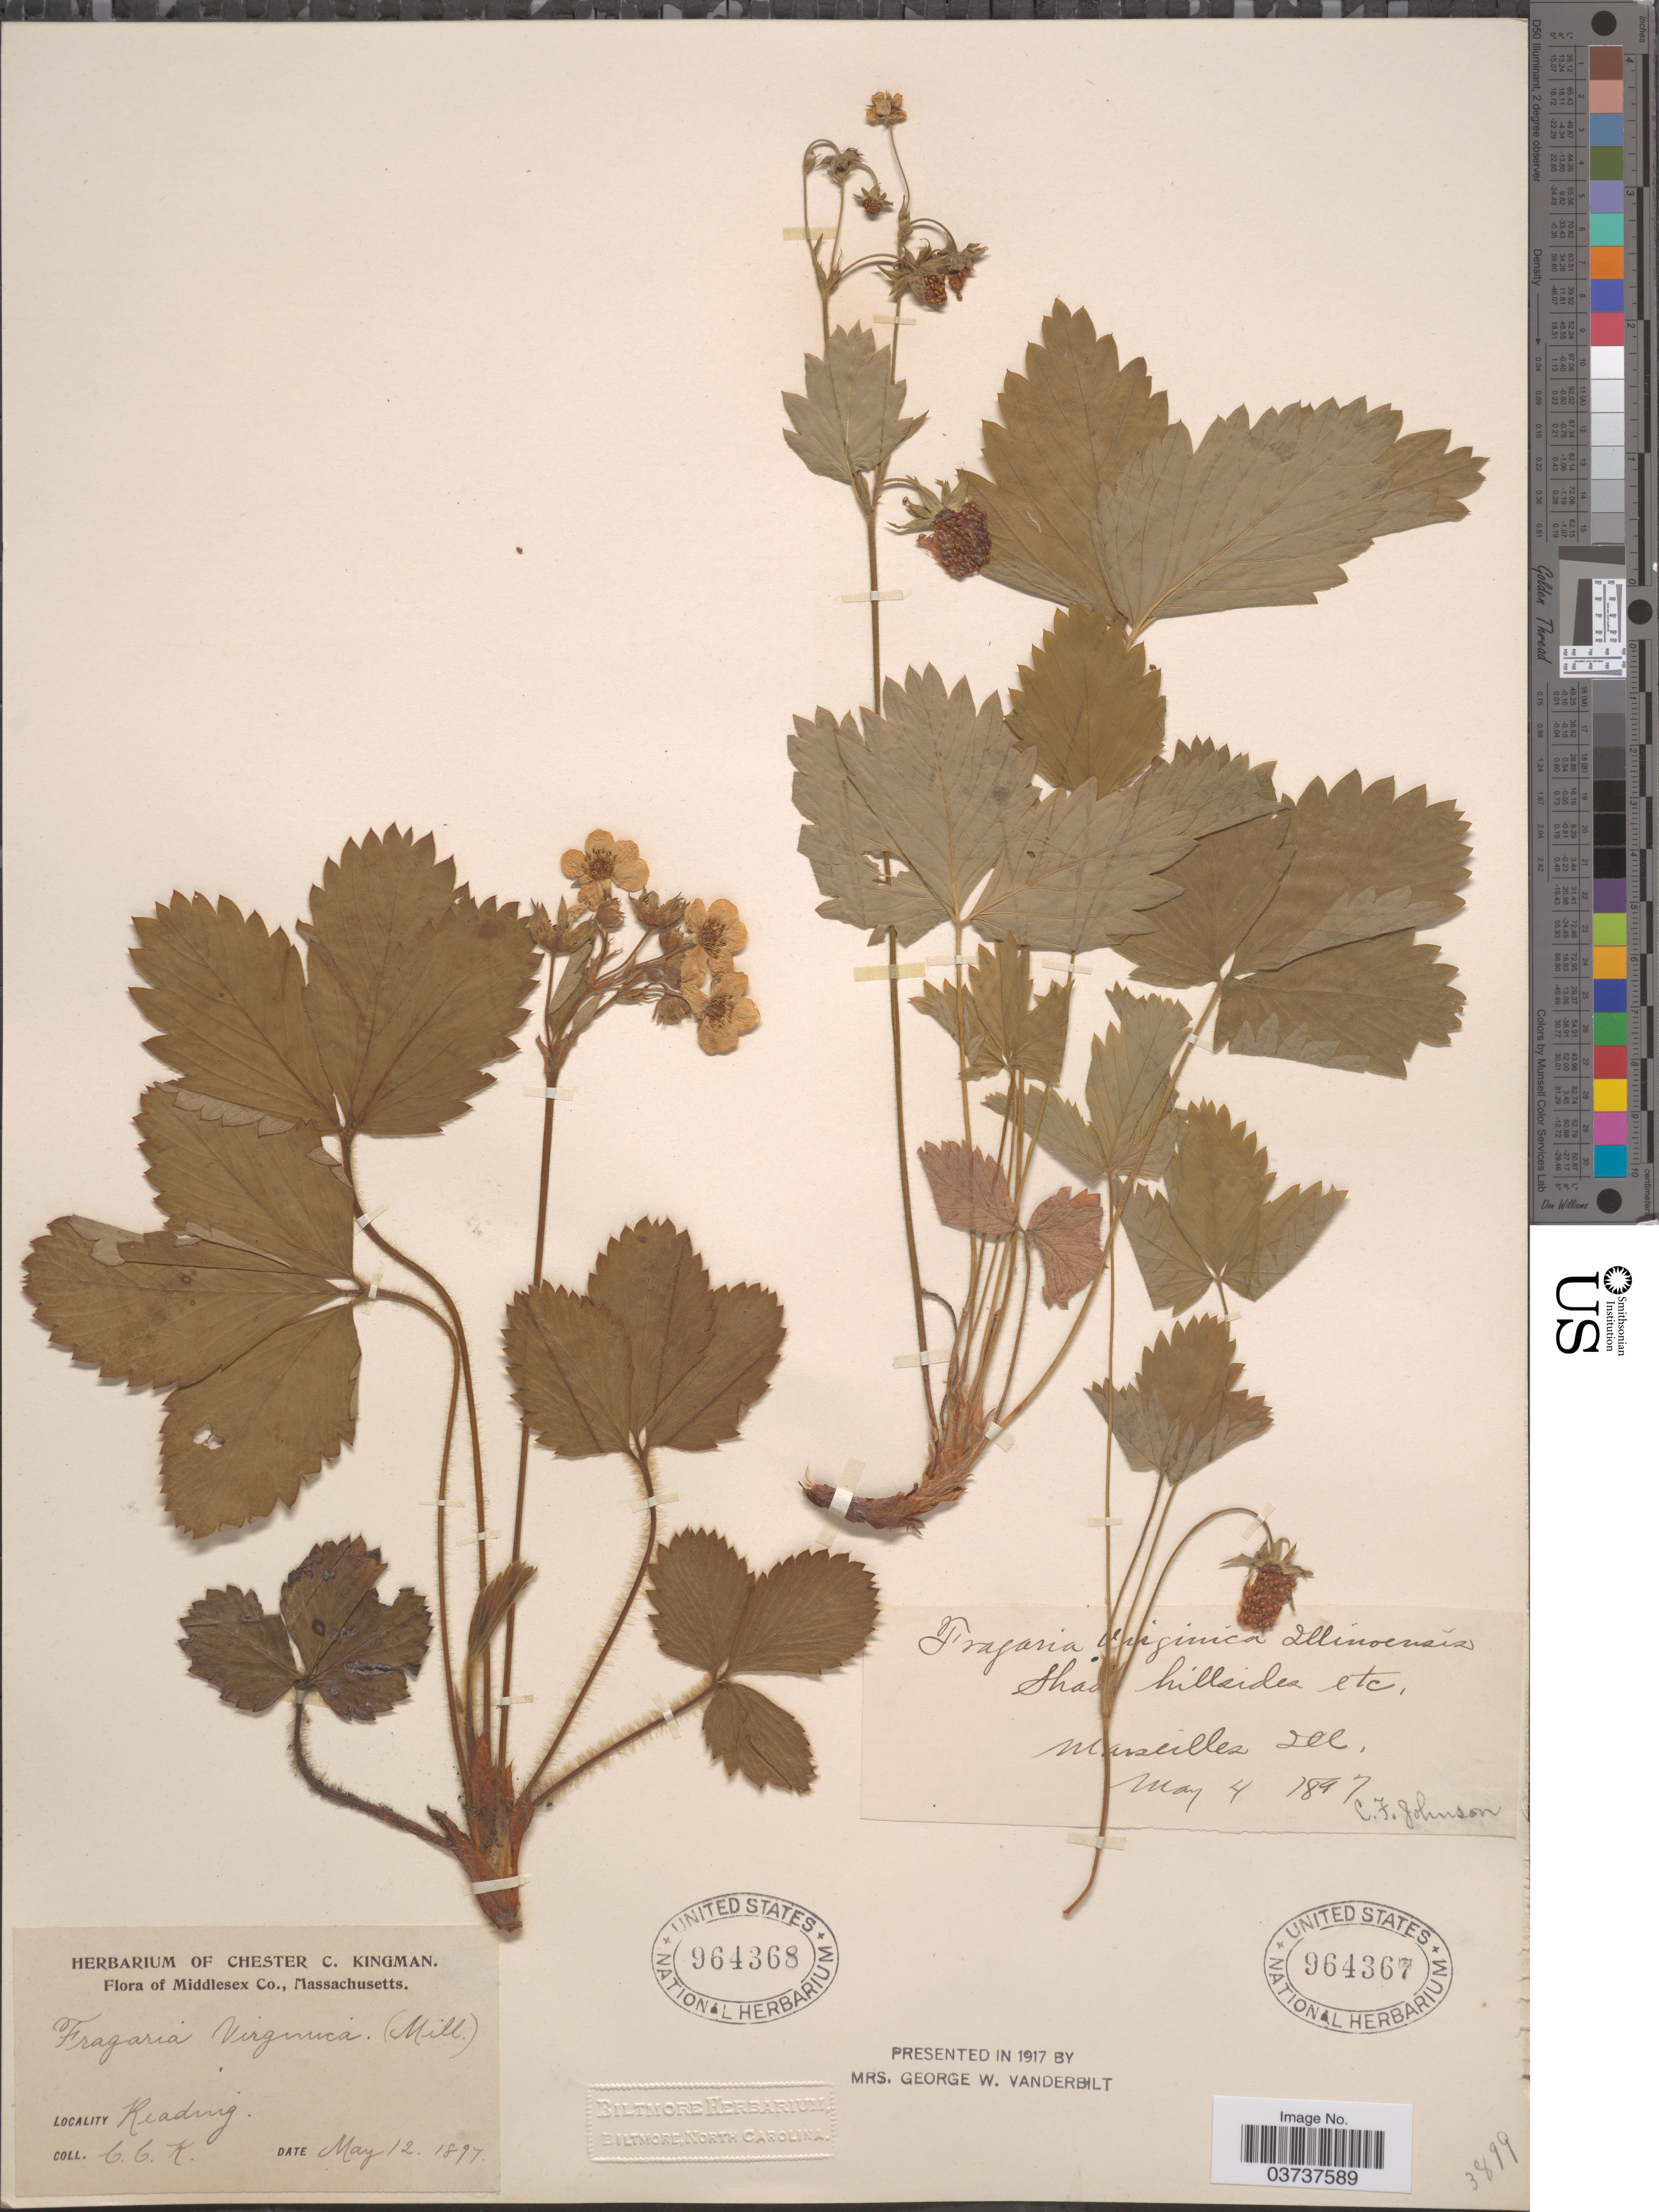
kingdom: Plantae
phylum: Tracheophyta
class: Magnoliopsida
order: Rosales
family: Rosaceae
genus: Fragaria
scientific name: Fragaria virginiana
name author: Mill.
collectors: C. Kingman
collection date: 1897-05-12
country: United States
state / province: Massachusetts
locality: Middlesex Co. Reading.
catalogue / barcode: US 964368